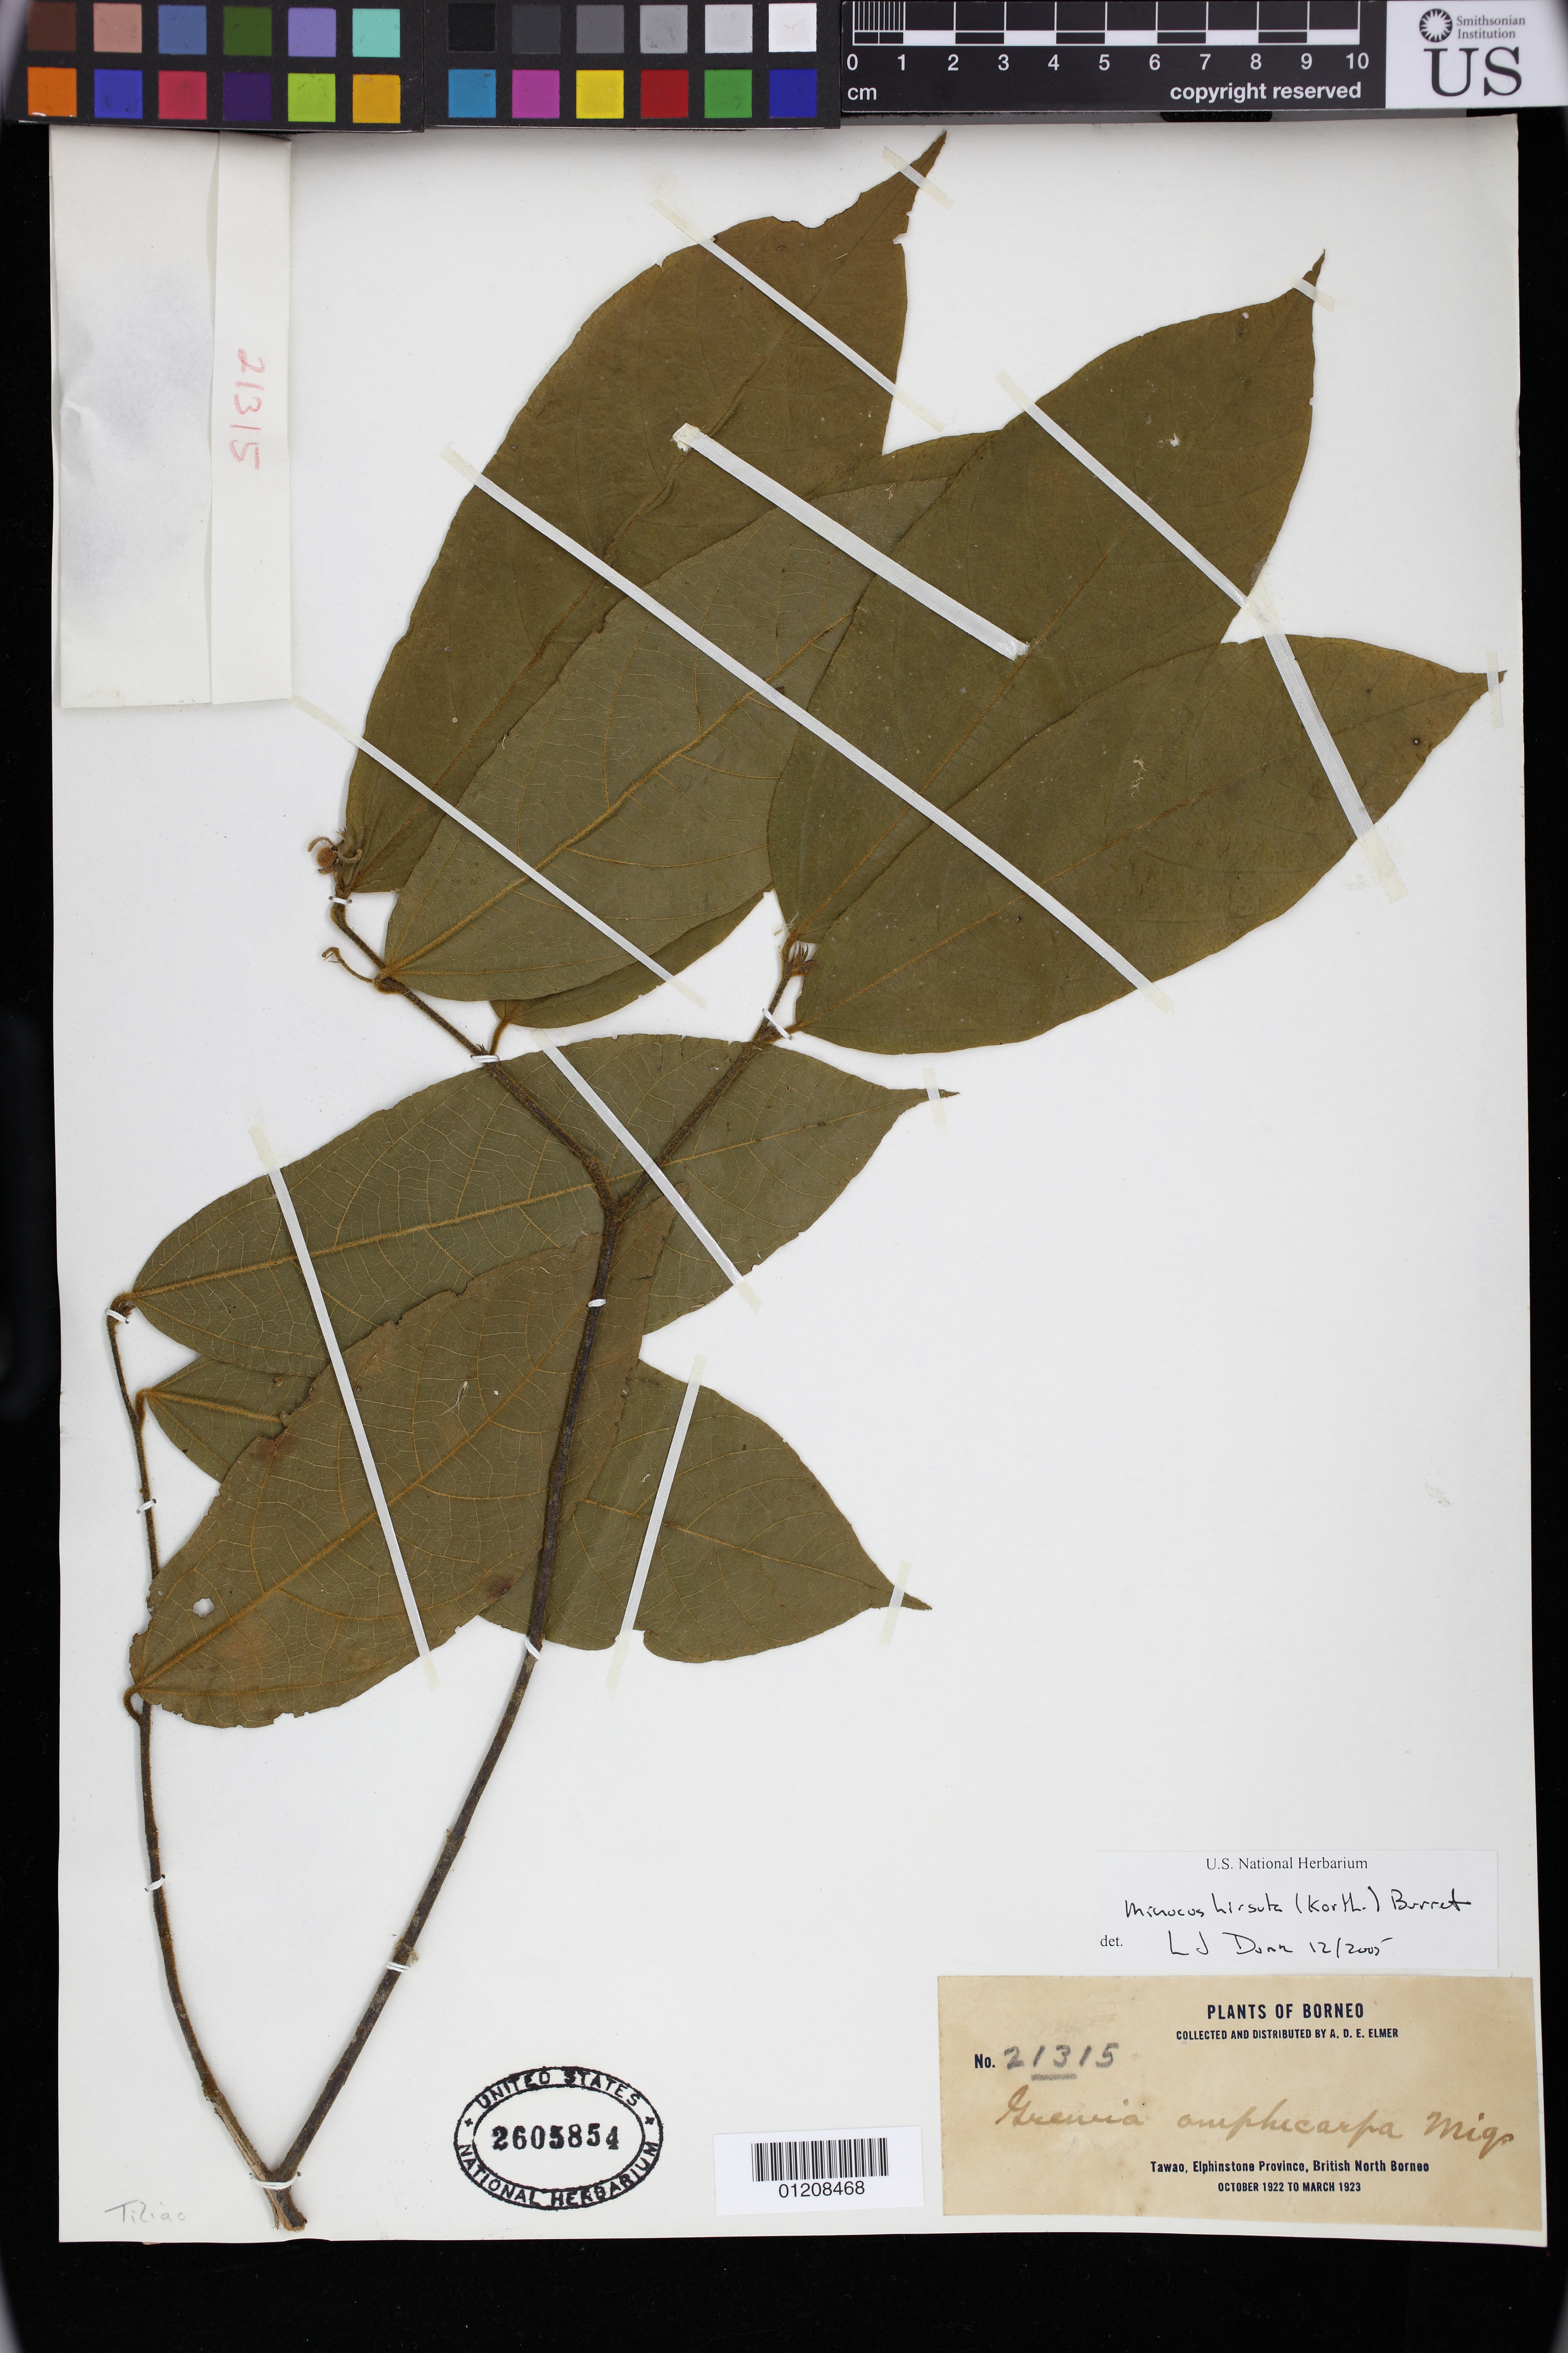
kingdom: Plantae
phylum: Tracheophyta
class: Magnoliopsida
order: Malvales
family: Malvaceae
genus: Microcos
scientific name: Microcos hirsuta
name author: (Korth.) Burret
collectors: A. D. E. Elmer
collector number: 21315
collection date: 1922-10-01/1923-03-31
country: Malaysia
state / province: Sabah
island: Borneo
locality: Tawao, Elphinstone Province, British North Borneo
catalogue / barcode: US 2605854